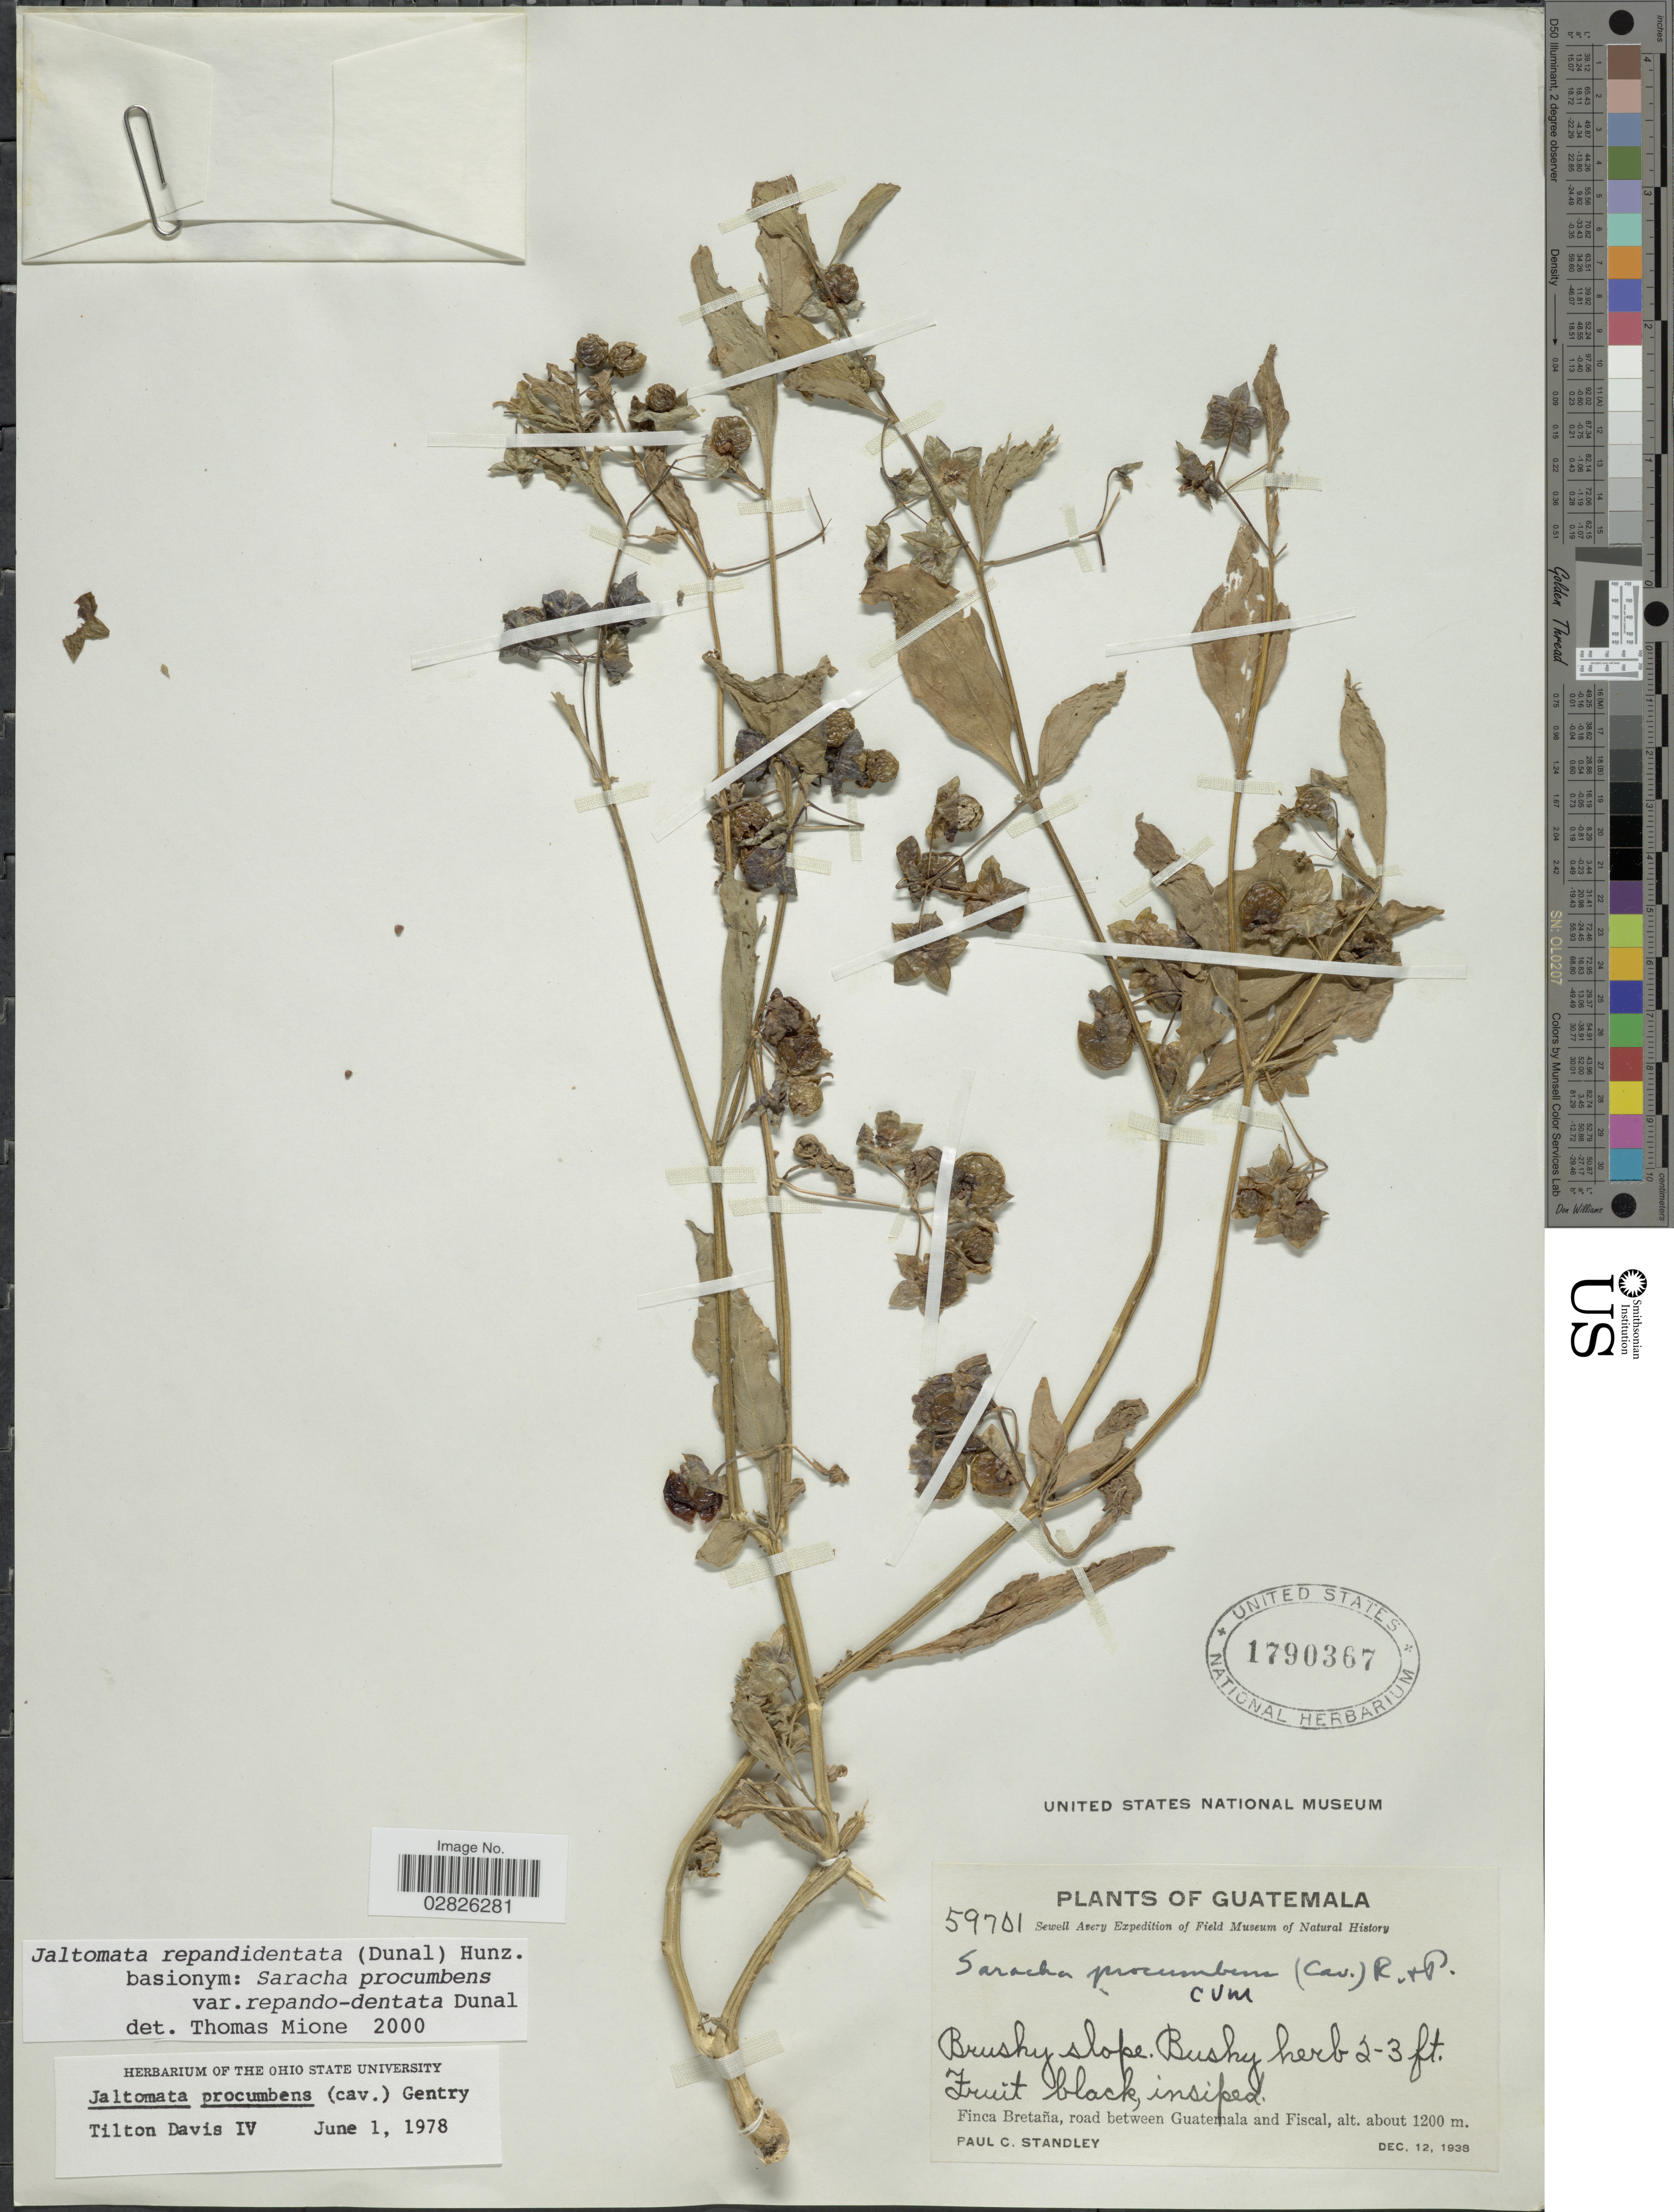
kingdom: Plantae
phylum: Tracheophyta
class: Magnoliopsida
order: Solanales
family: Solanaceae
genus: Jaltomata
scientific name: Jaltomata repandidentata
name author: (Dunal) Hunz.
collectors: P. C. Standley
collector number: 59701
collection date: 1938-12-12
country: Guatemala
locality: Finca Bretaña, road between Guatemala and Fiscal.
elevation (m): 1200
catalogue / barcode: US 1790367